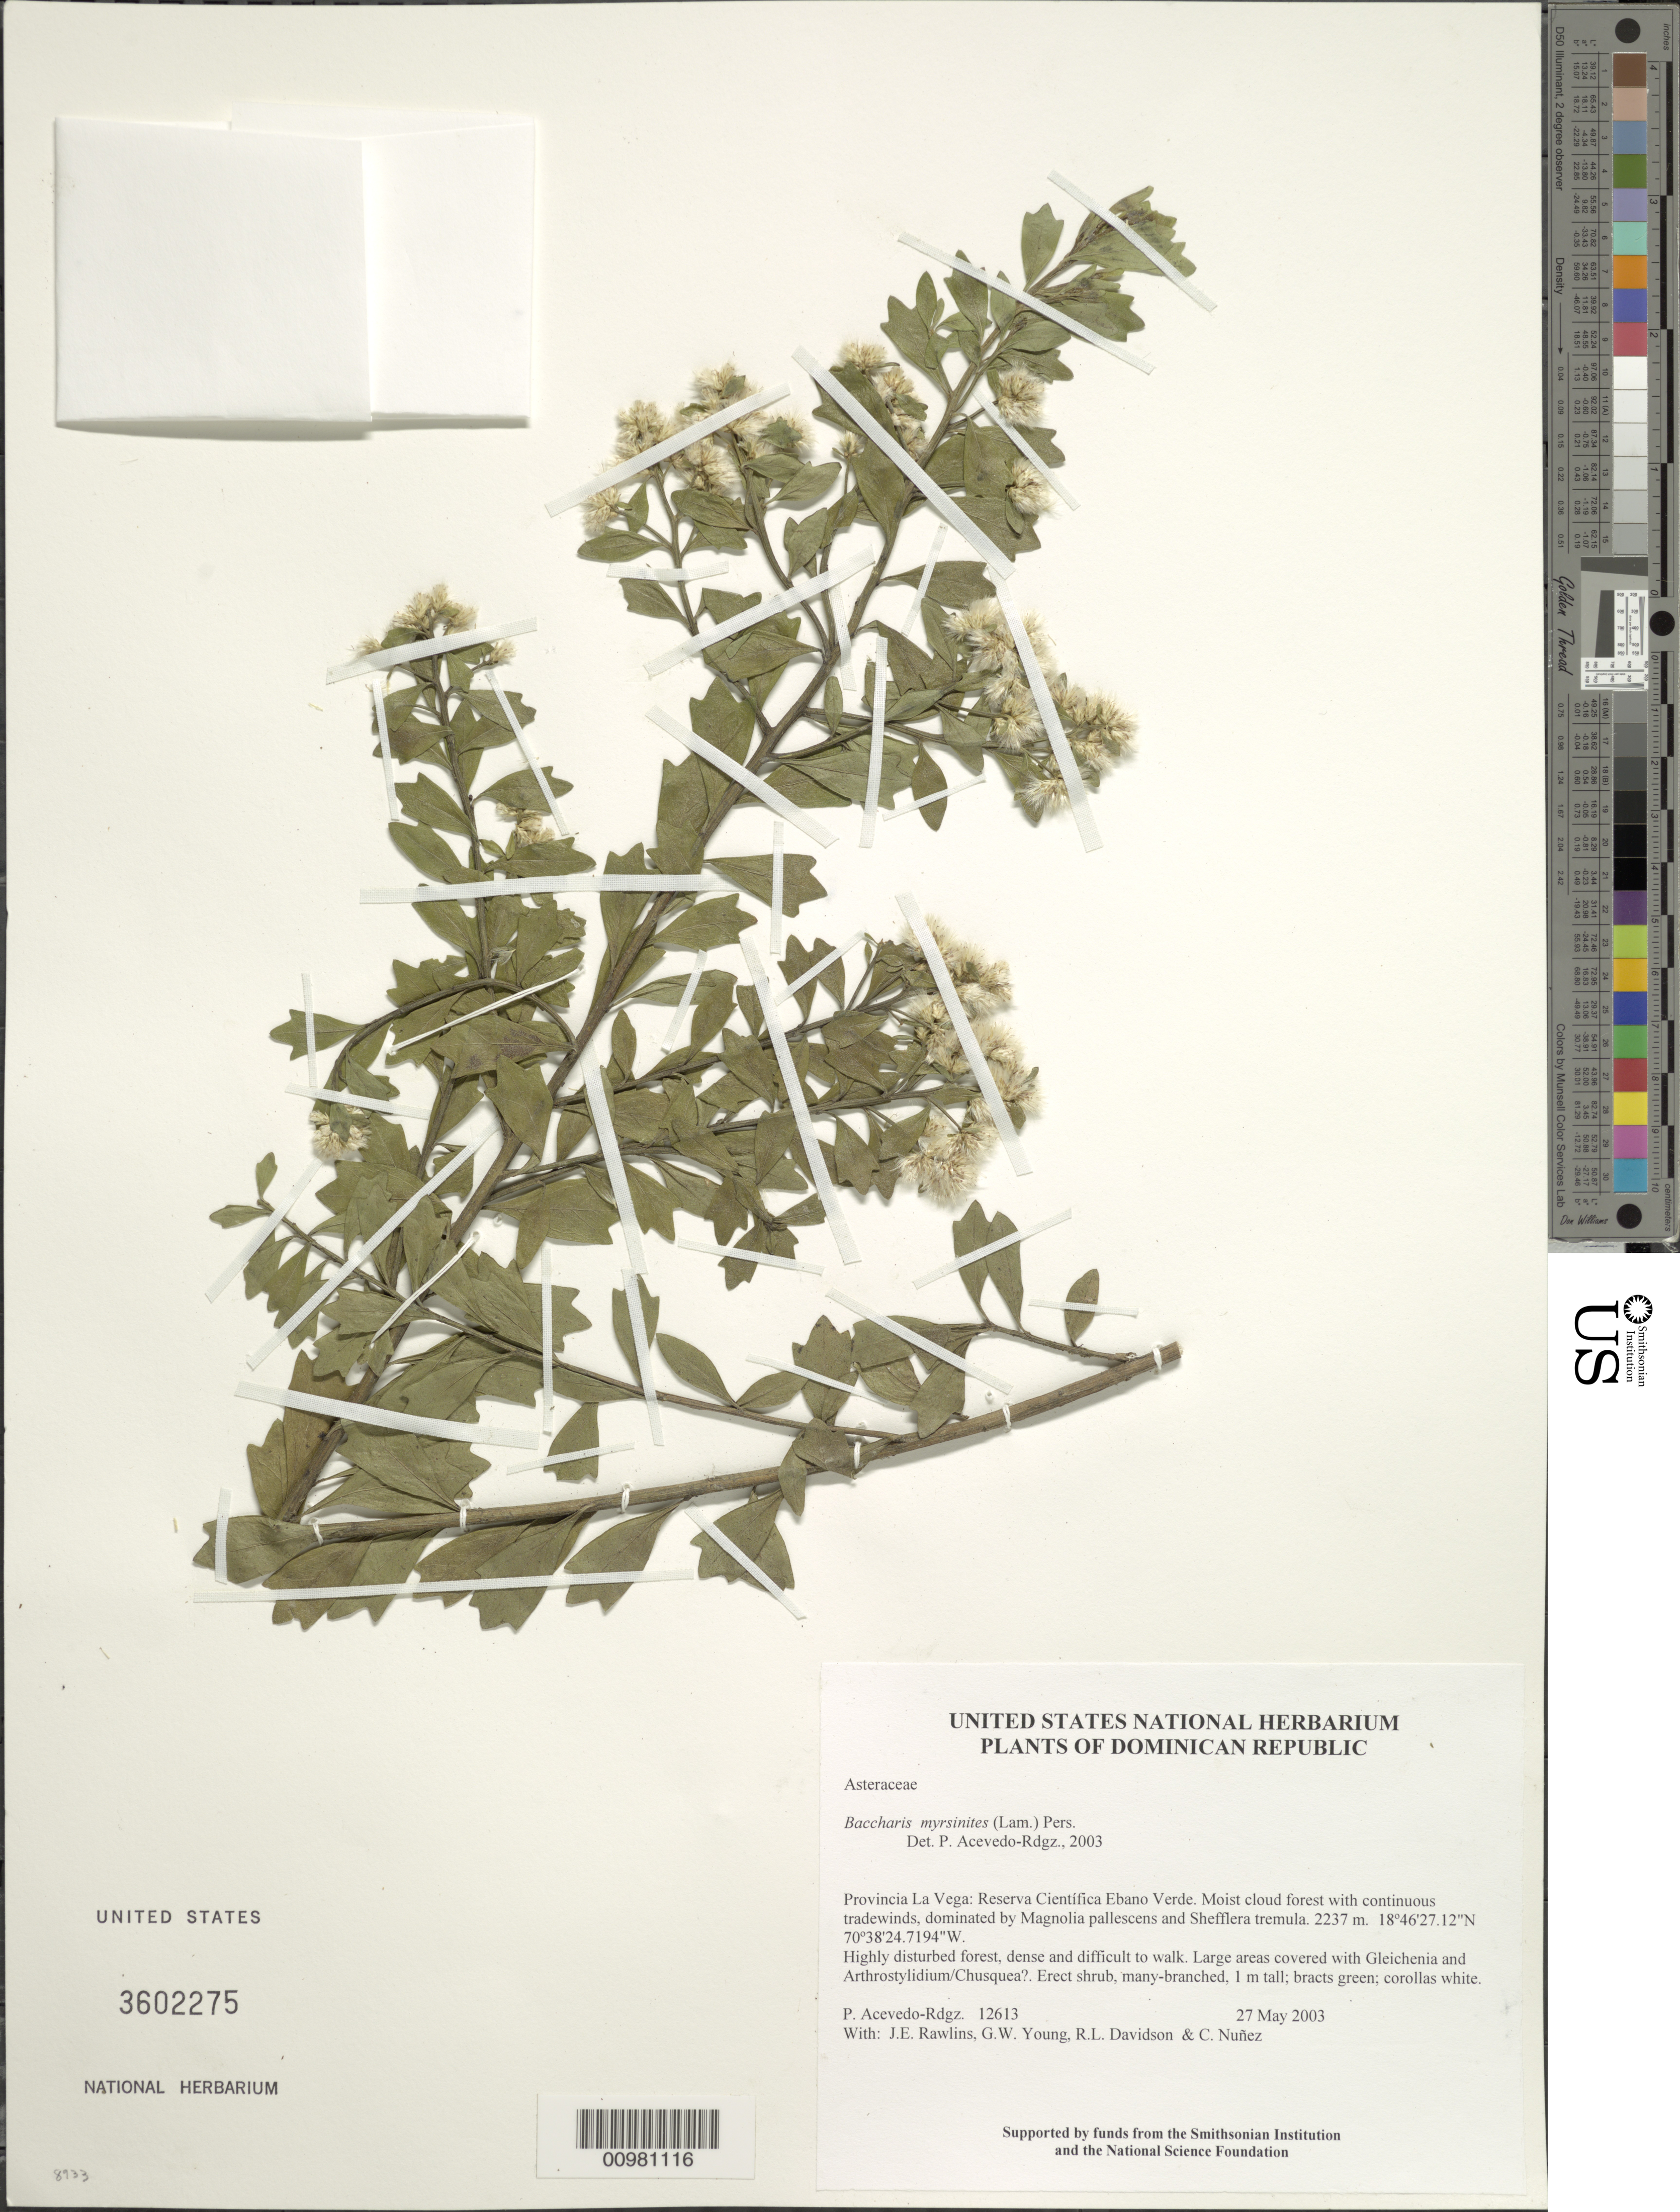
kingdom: Plantae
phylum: Tracheophyta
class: Magnoliopsida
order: Asterales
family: Asteraceae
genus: Baccharis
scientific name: Baccharis myrsinites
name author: Pers.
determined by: Acevedo-Rodríguez, P., (BOT), Smithsonian Institution - National Museum of Natural History (UNITED STATES)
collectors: P. Acevedo-Rodr., J. Rawlins, G. Young, R. Davidson & C. Nunez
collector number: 12613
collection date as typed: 27 May 2003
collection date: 2003-05-27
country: Dominican Republic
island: Hispaniola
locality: Provincia La Vega: Reserva Científica Ebano Verde. Moist cloud forest with continuous tradewinds, dominated by Magnolia pallescens and Shefflera tremula.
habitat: Highly disturbed forest, dense and difficult to walk. Large areas covered with Gleichenia and Arthrostylidium/Chusquea?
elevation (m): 2237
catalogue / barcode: US 3602275